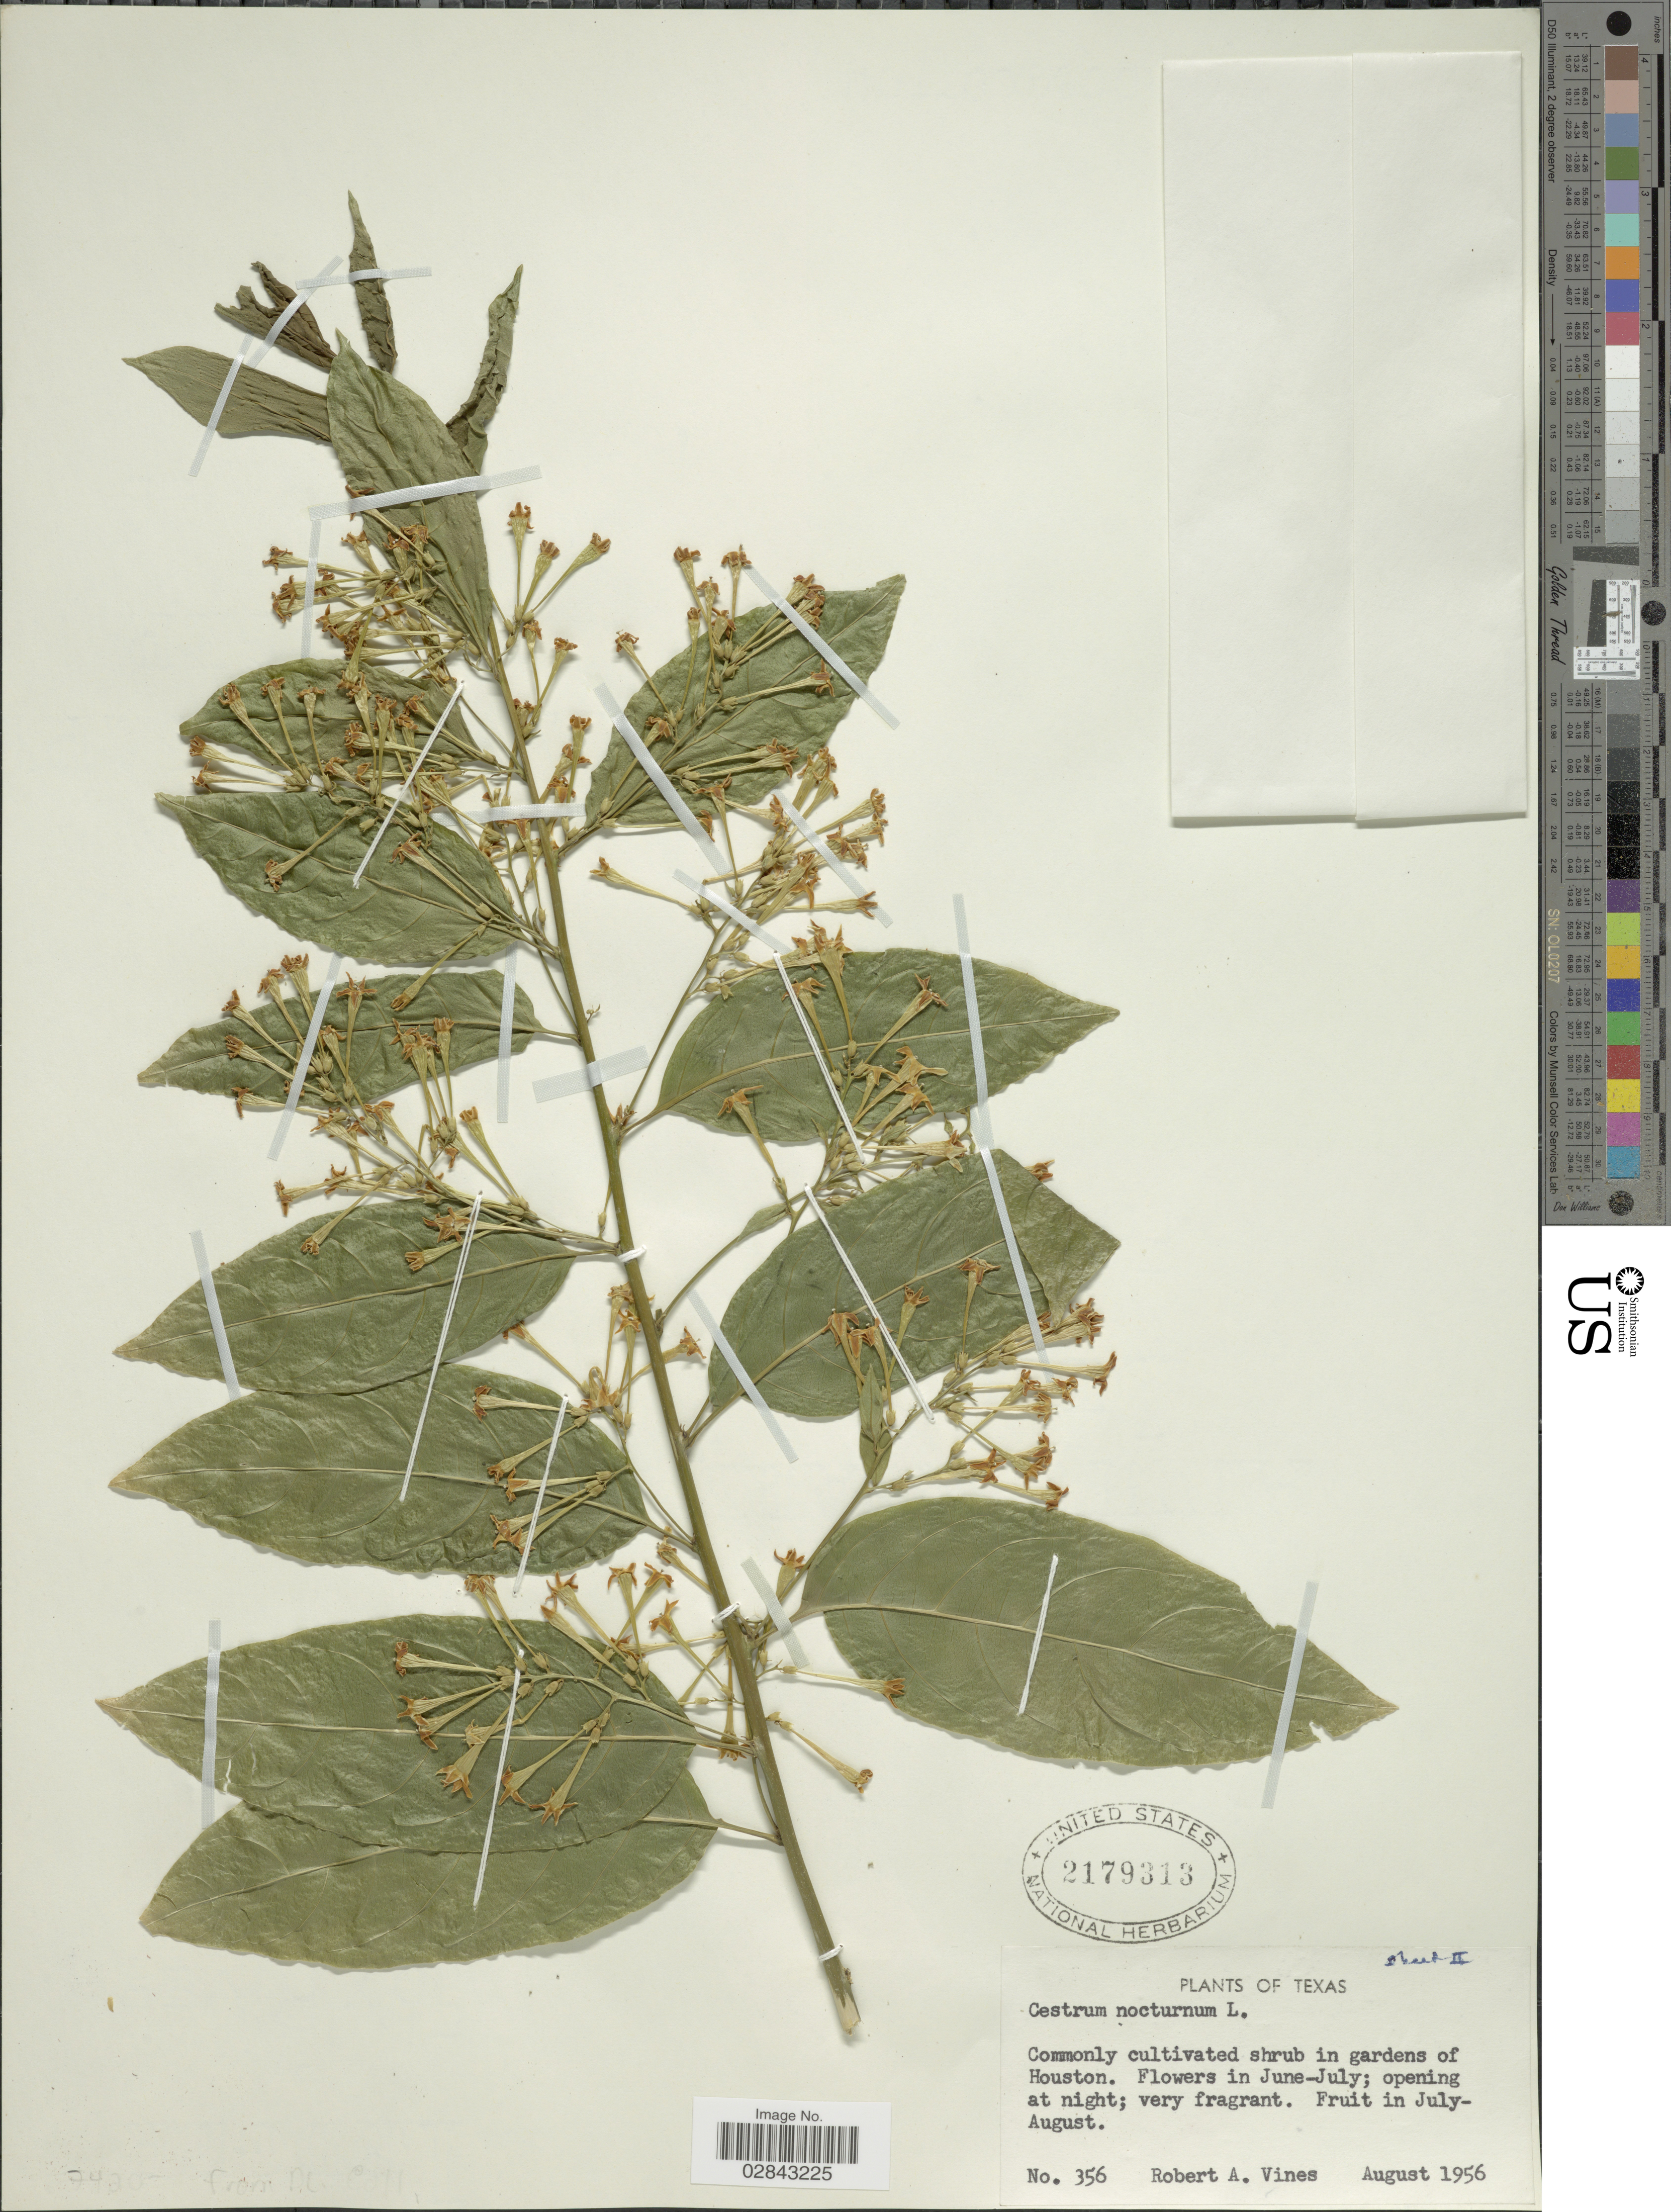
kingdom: Plantae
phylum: Tracheophyta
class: Magnoliopsida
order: Solanales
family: Solanaceae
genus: Cestrum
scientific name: Cestrum nocturnum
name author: L.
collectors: R. Vines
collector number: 356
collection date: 1956-08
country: United States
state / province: Texas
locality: Commonly cultivated shrub in gardens in Houston.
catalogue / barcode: US 2179313